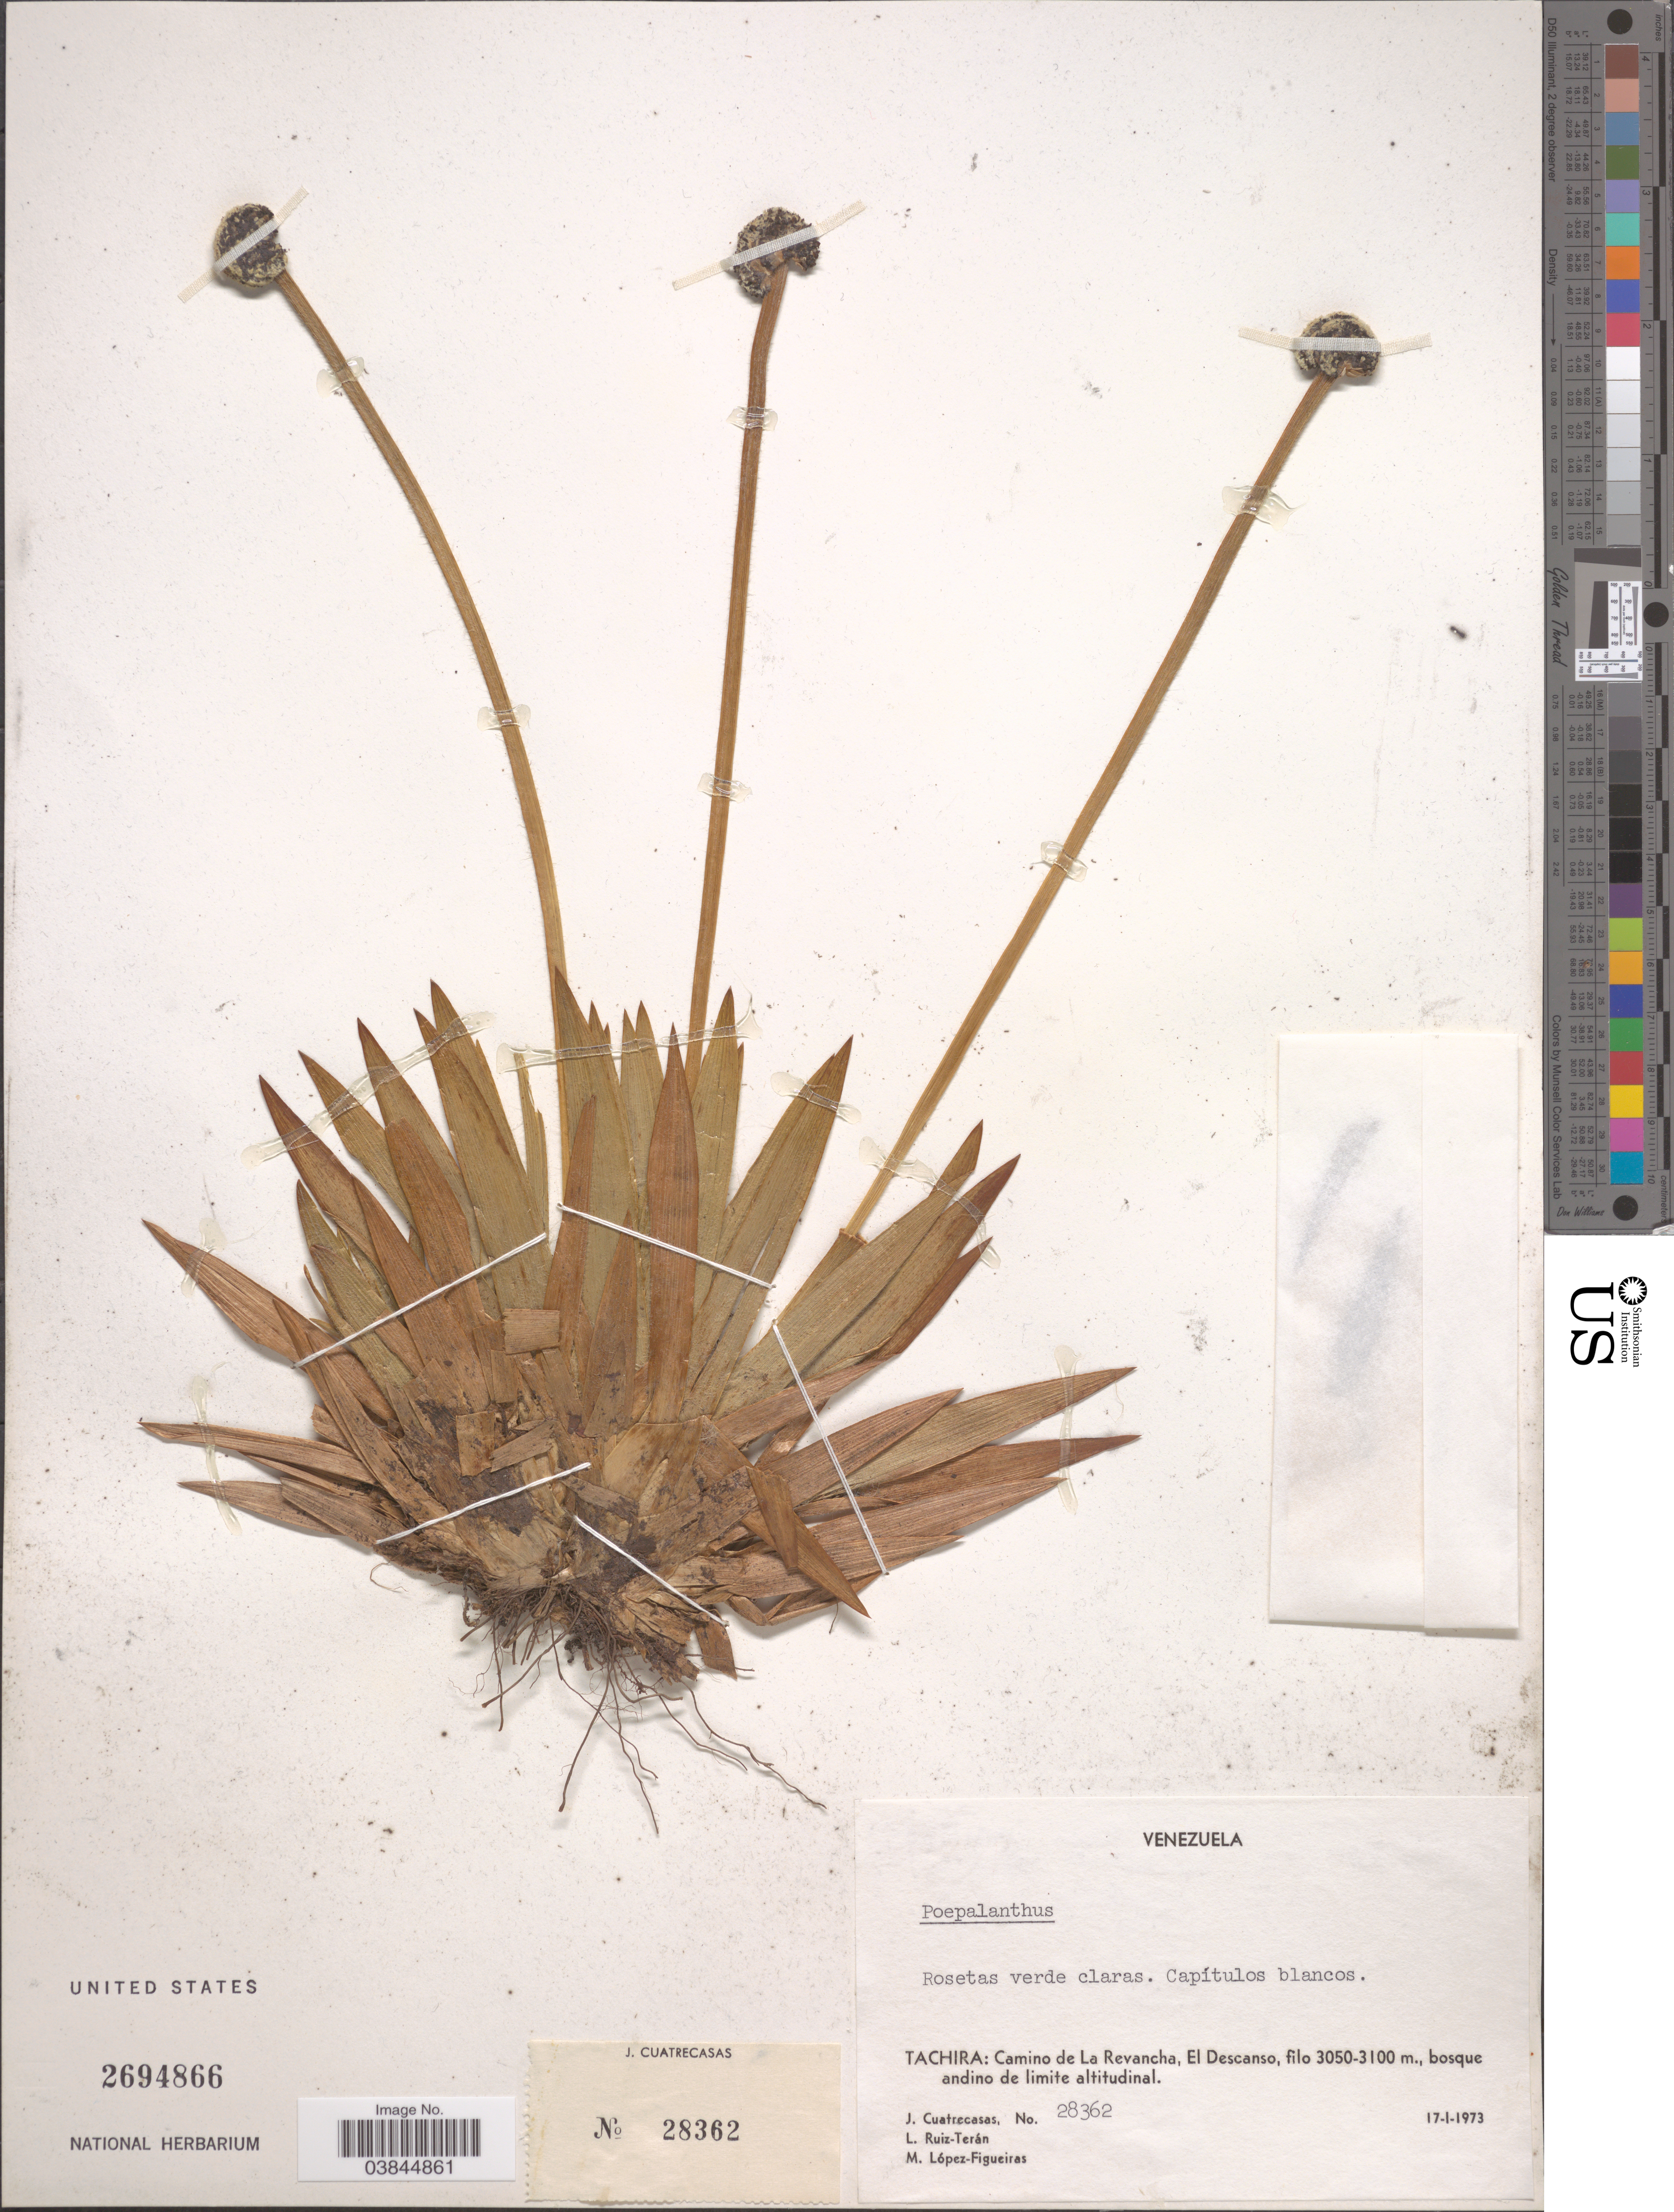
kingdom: Plantae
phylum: Tracheophyta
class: Liliopsida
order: Poales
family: Eriocaulaceae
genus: Paepalanthus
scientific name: Paepalanthus alpinus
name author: Körn.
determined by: Sauthier, Laura Jeanne, (SPF), Universidade de Sao Paulo (BRAZIL)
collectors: J. Cuatrecasas, L. E. Ruíz-Terán & M. López Figueiras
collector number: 28362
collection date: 1973-01-17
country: Venezuela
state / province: Tachira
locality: Camino de La Revancha, El Descanso.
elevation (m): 3050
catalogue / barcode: US 2694866